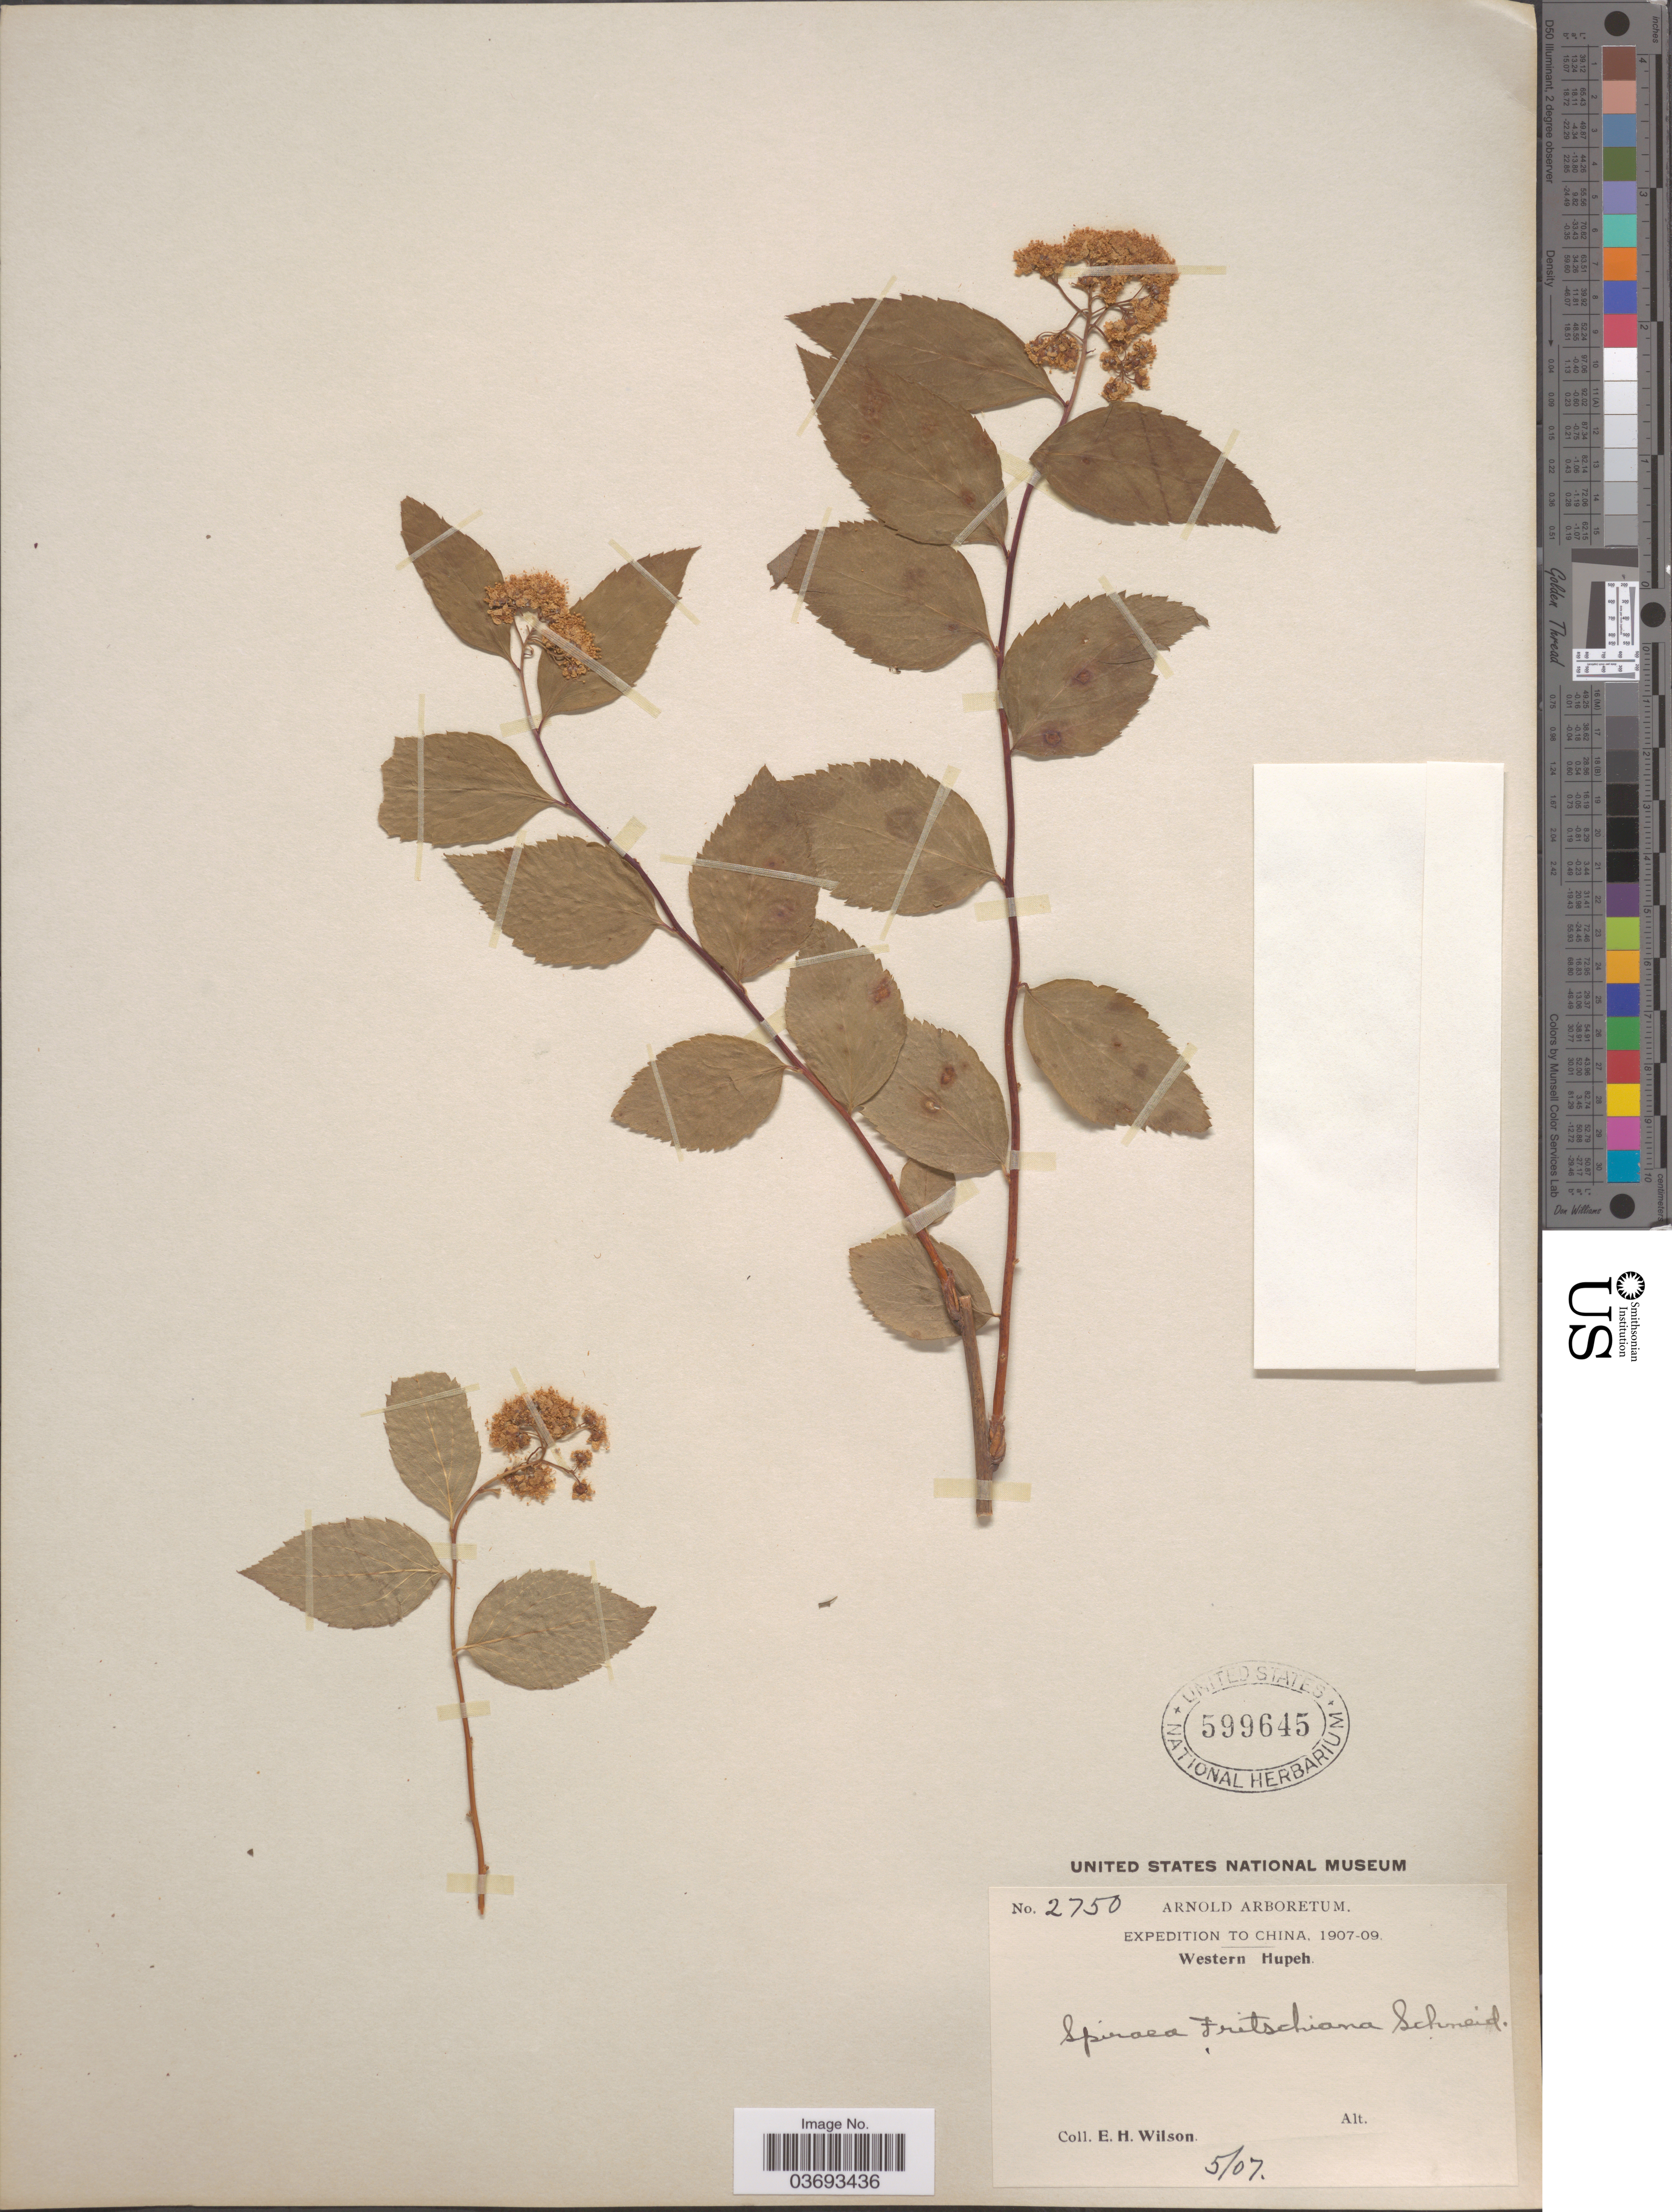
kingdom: Plantae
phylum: Tracheophyta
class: Magnoliopsida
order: Rosales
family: Rosaceae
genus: Spiraea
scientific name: Spiraea fritschiana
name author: C.K. Schneid.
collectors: E. Wilson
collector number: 2750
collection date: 1907-05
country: China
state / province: Hubei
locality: Western Hupeh.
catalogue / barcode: US 599645